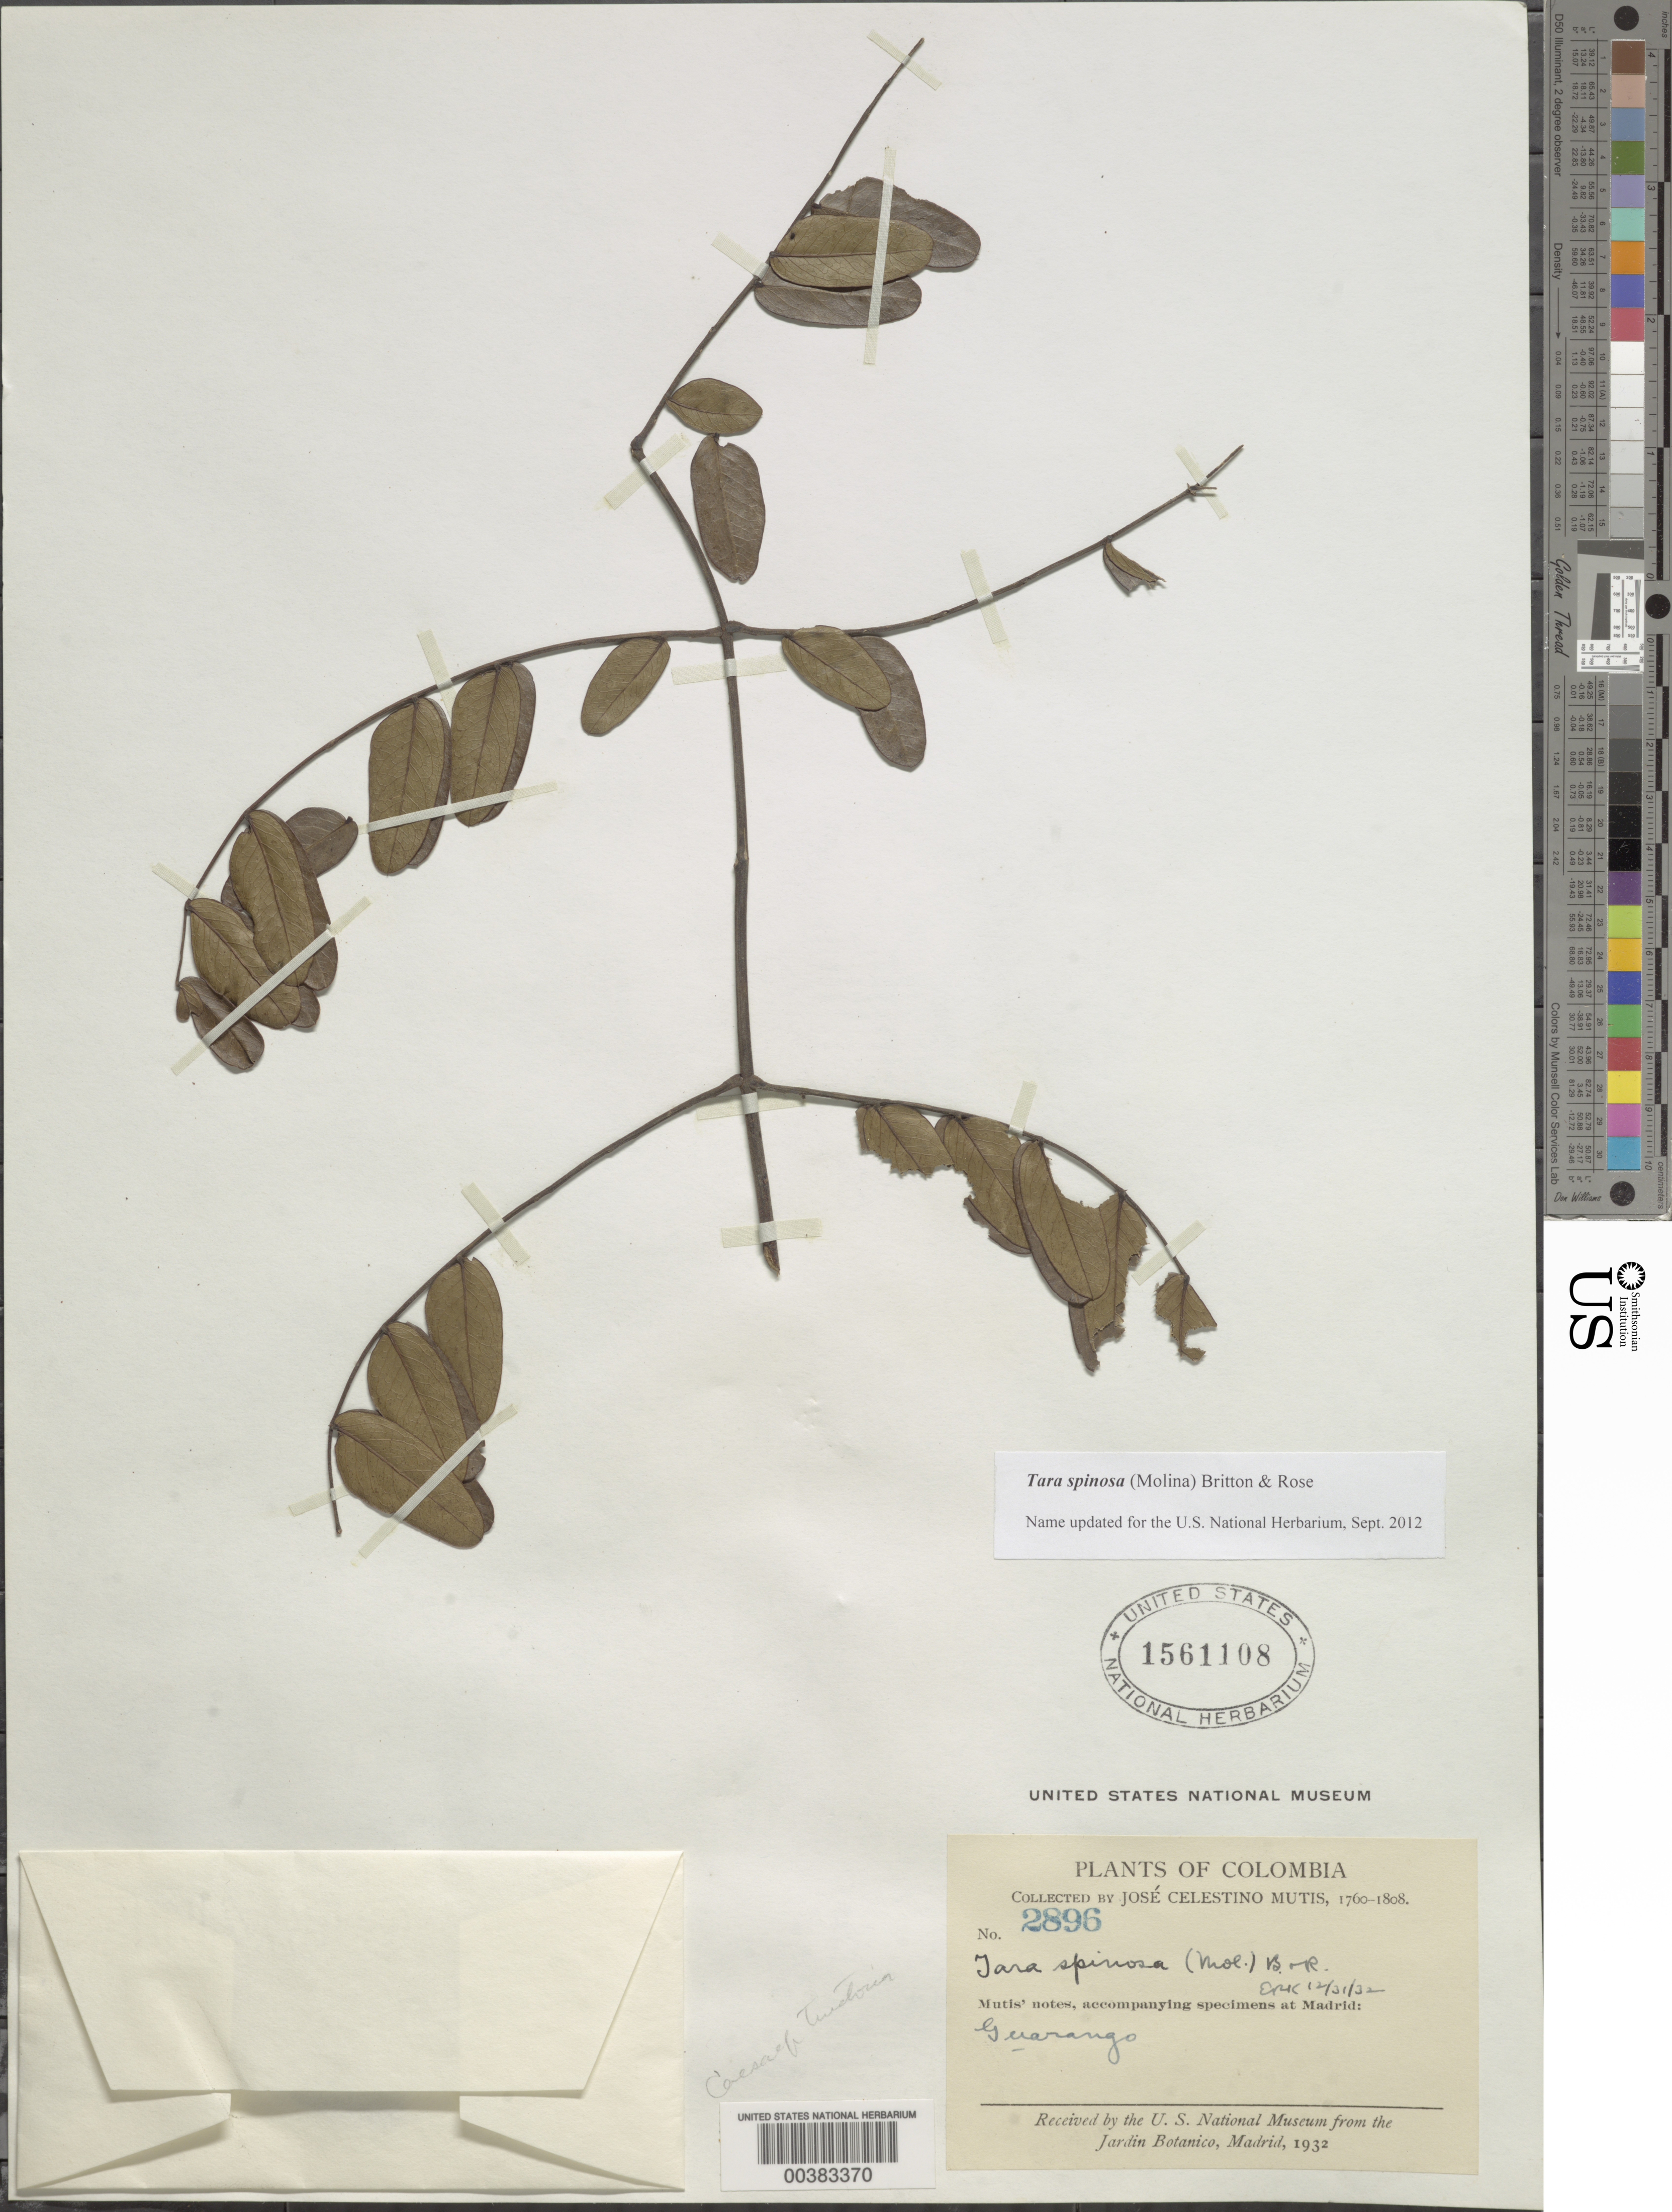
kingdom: Plantae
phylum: Tracheophyta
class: Magnoliopsida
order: Fabales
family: Fabaceae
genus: Tara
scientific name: Tara spinosa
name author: (Molina) Britton & Rose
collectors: J. C. B. Mutis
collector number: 2896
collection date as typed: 1760 to -- -- 1808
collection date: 1760/1808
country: Colombia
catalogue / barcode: US 1561108